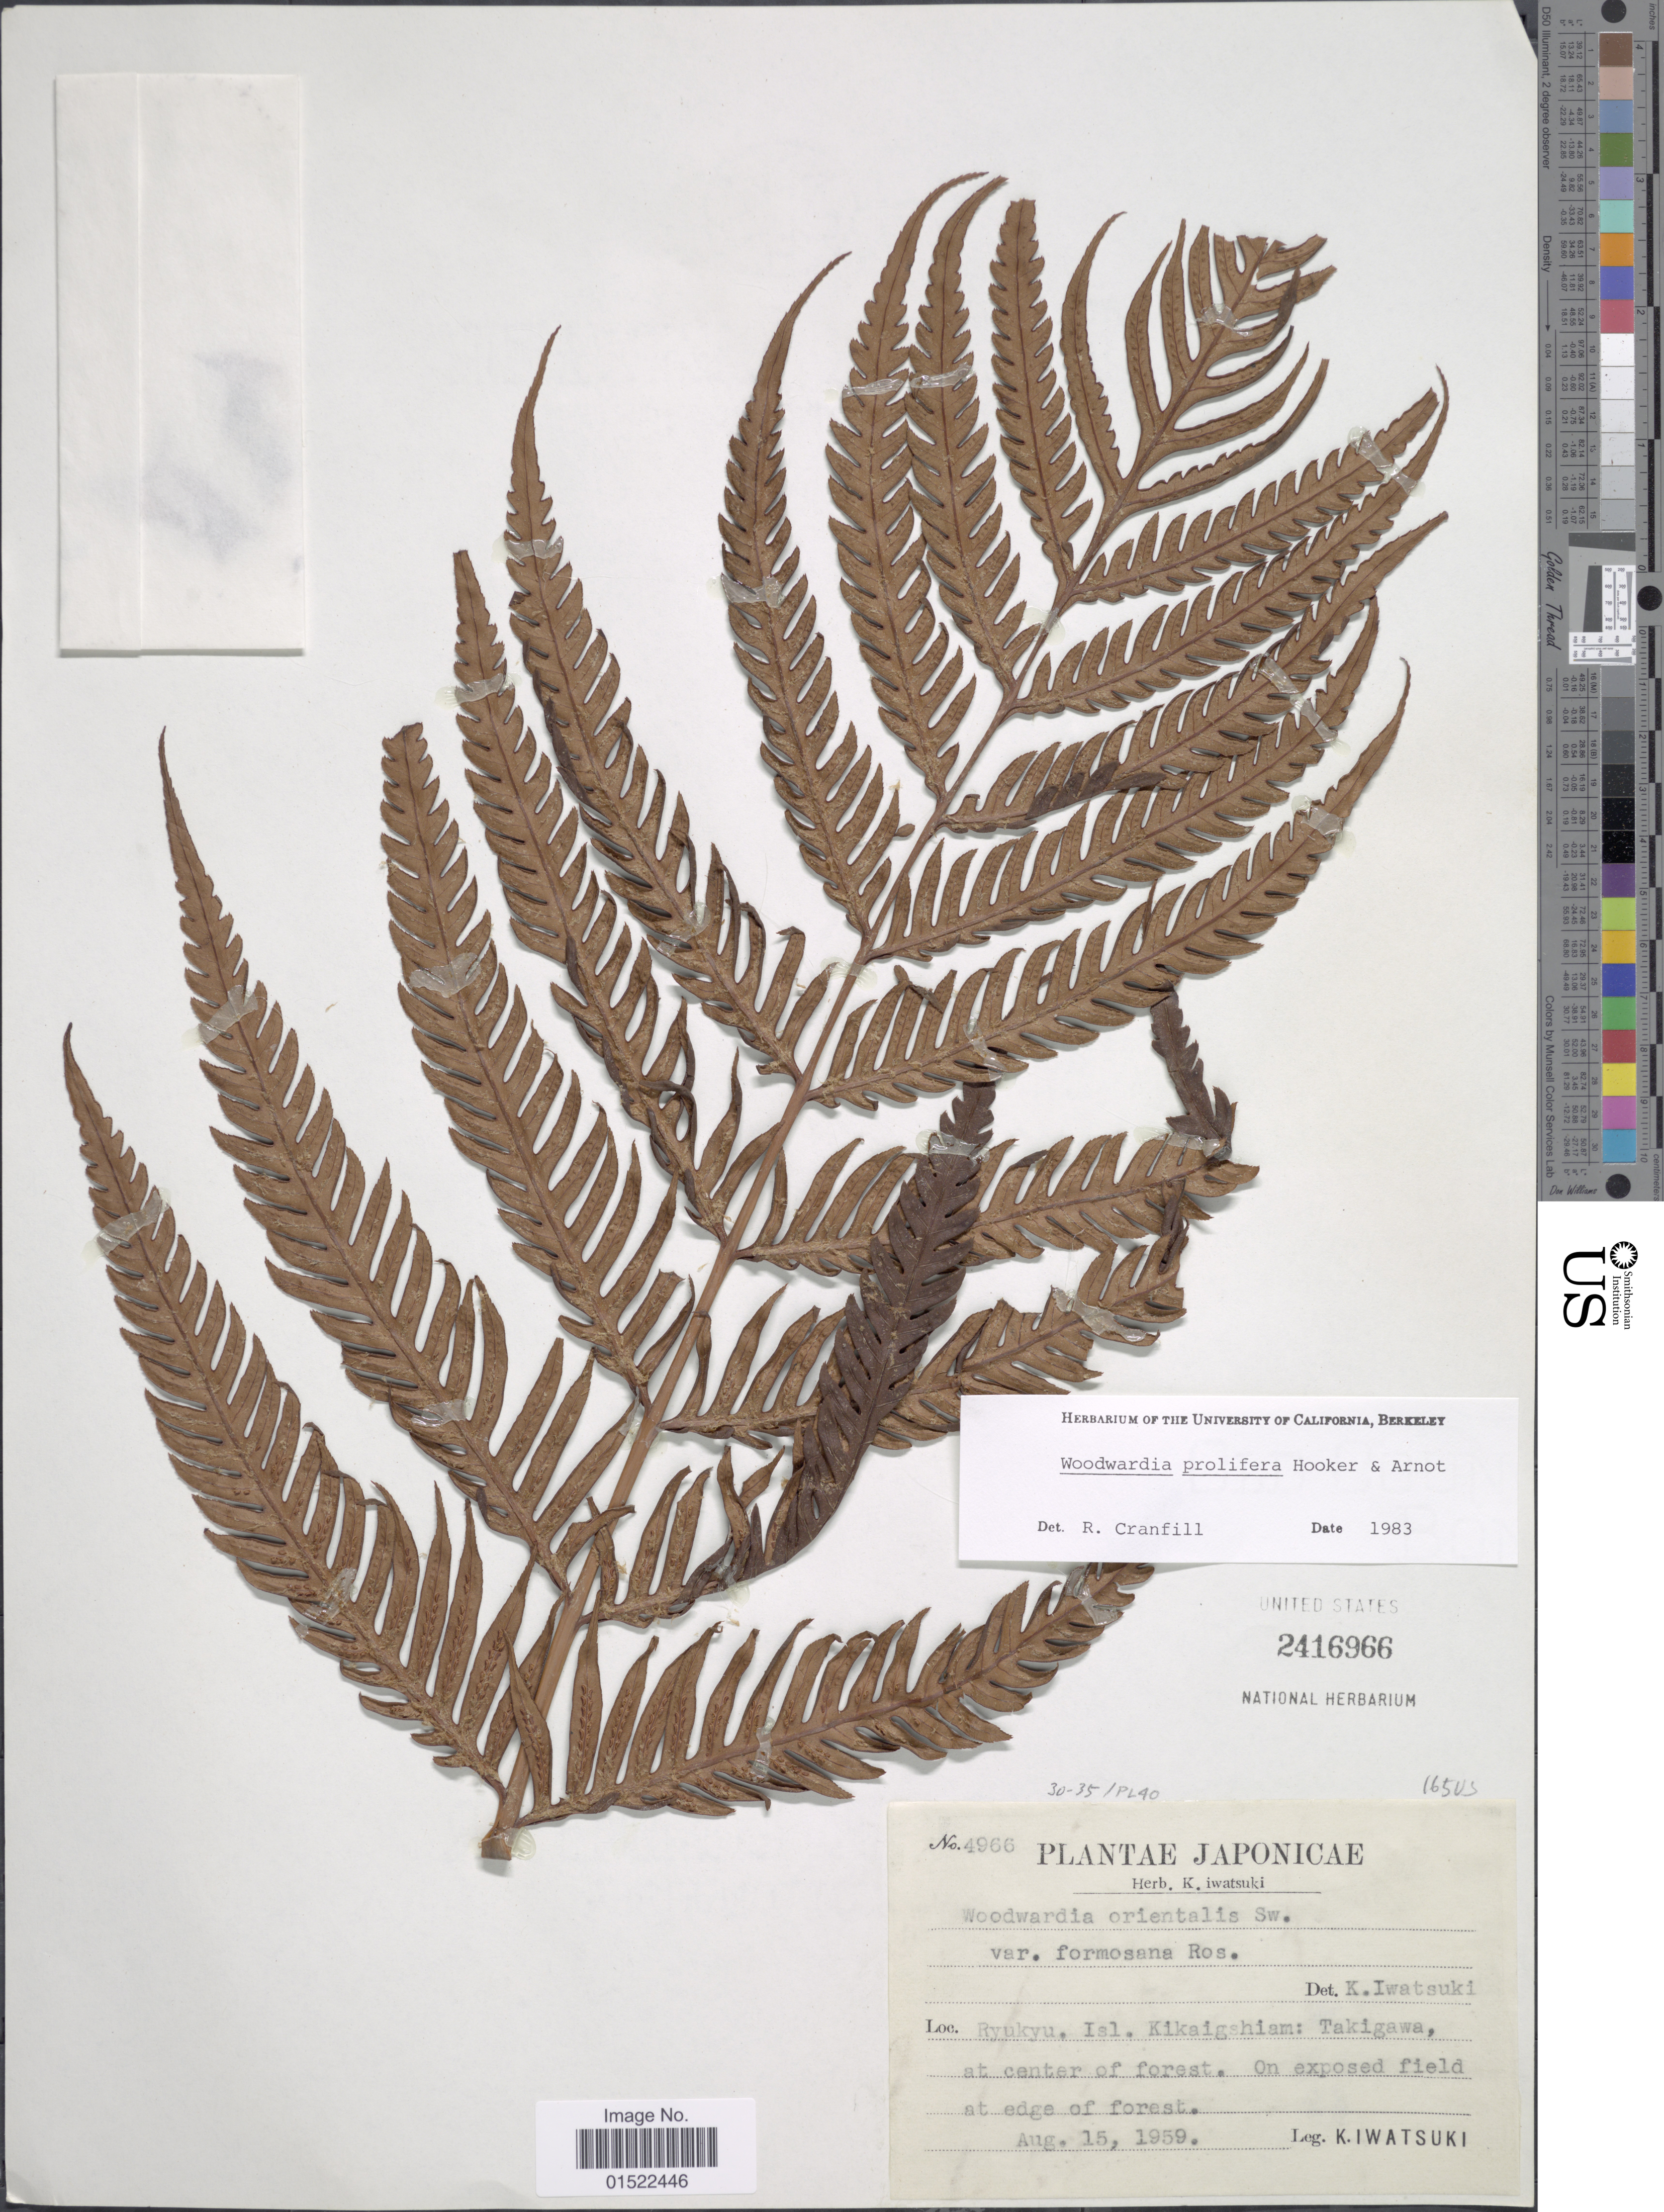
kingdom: Plantae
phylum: Tracheophyta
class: Polypodiopsida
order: Polypodiales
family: Blechnaceae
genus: Woodwardia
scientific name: Woodwardia prolifera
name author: Hook. & Arn.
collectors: K. Iwatsuki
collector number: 4966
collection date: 1959-08-15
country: Japan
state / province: Okinawa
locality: Ryukyu, Isl. Kikaijima: Takigawa, at center of forest, on exposed field at edge of forest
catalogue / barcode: US 2416966